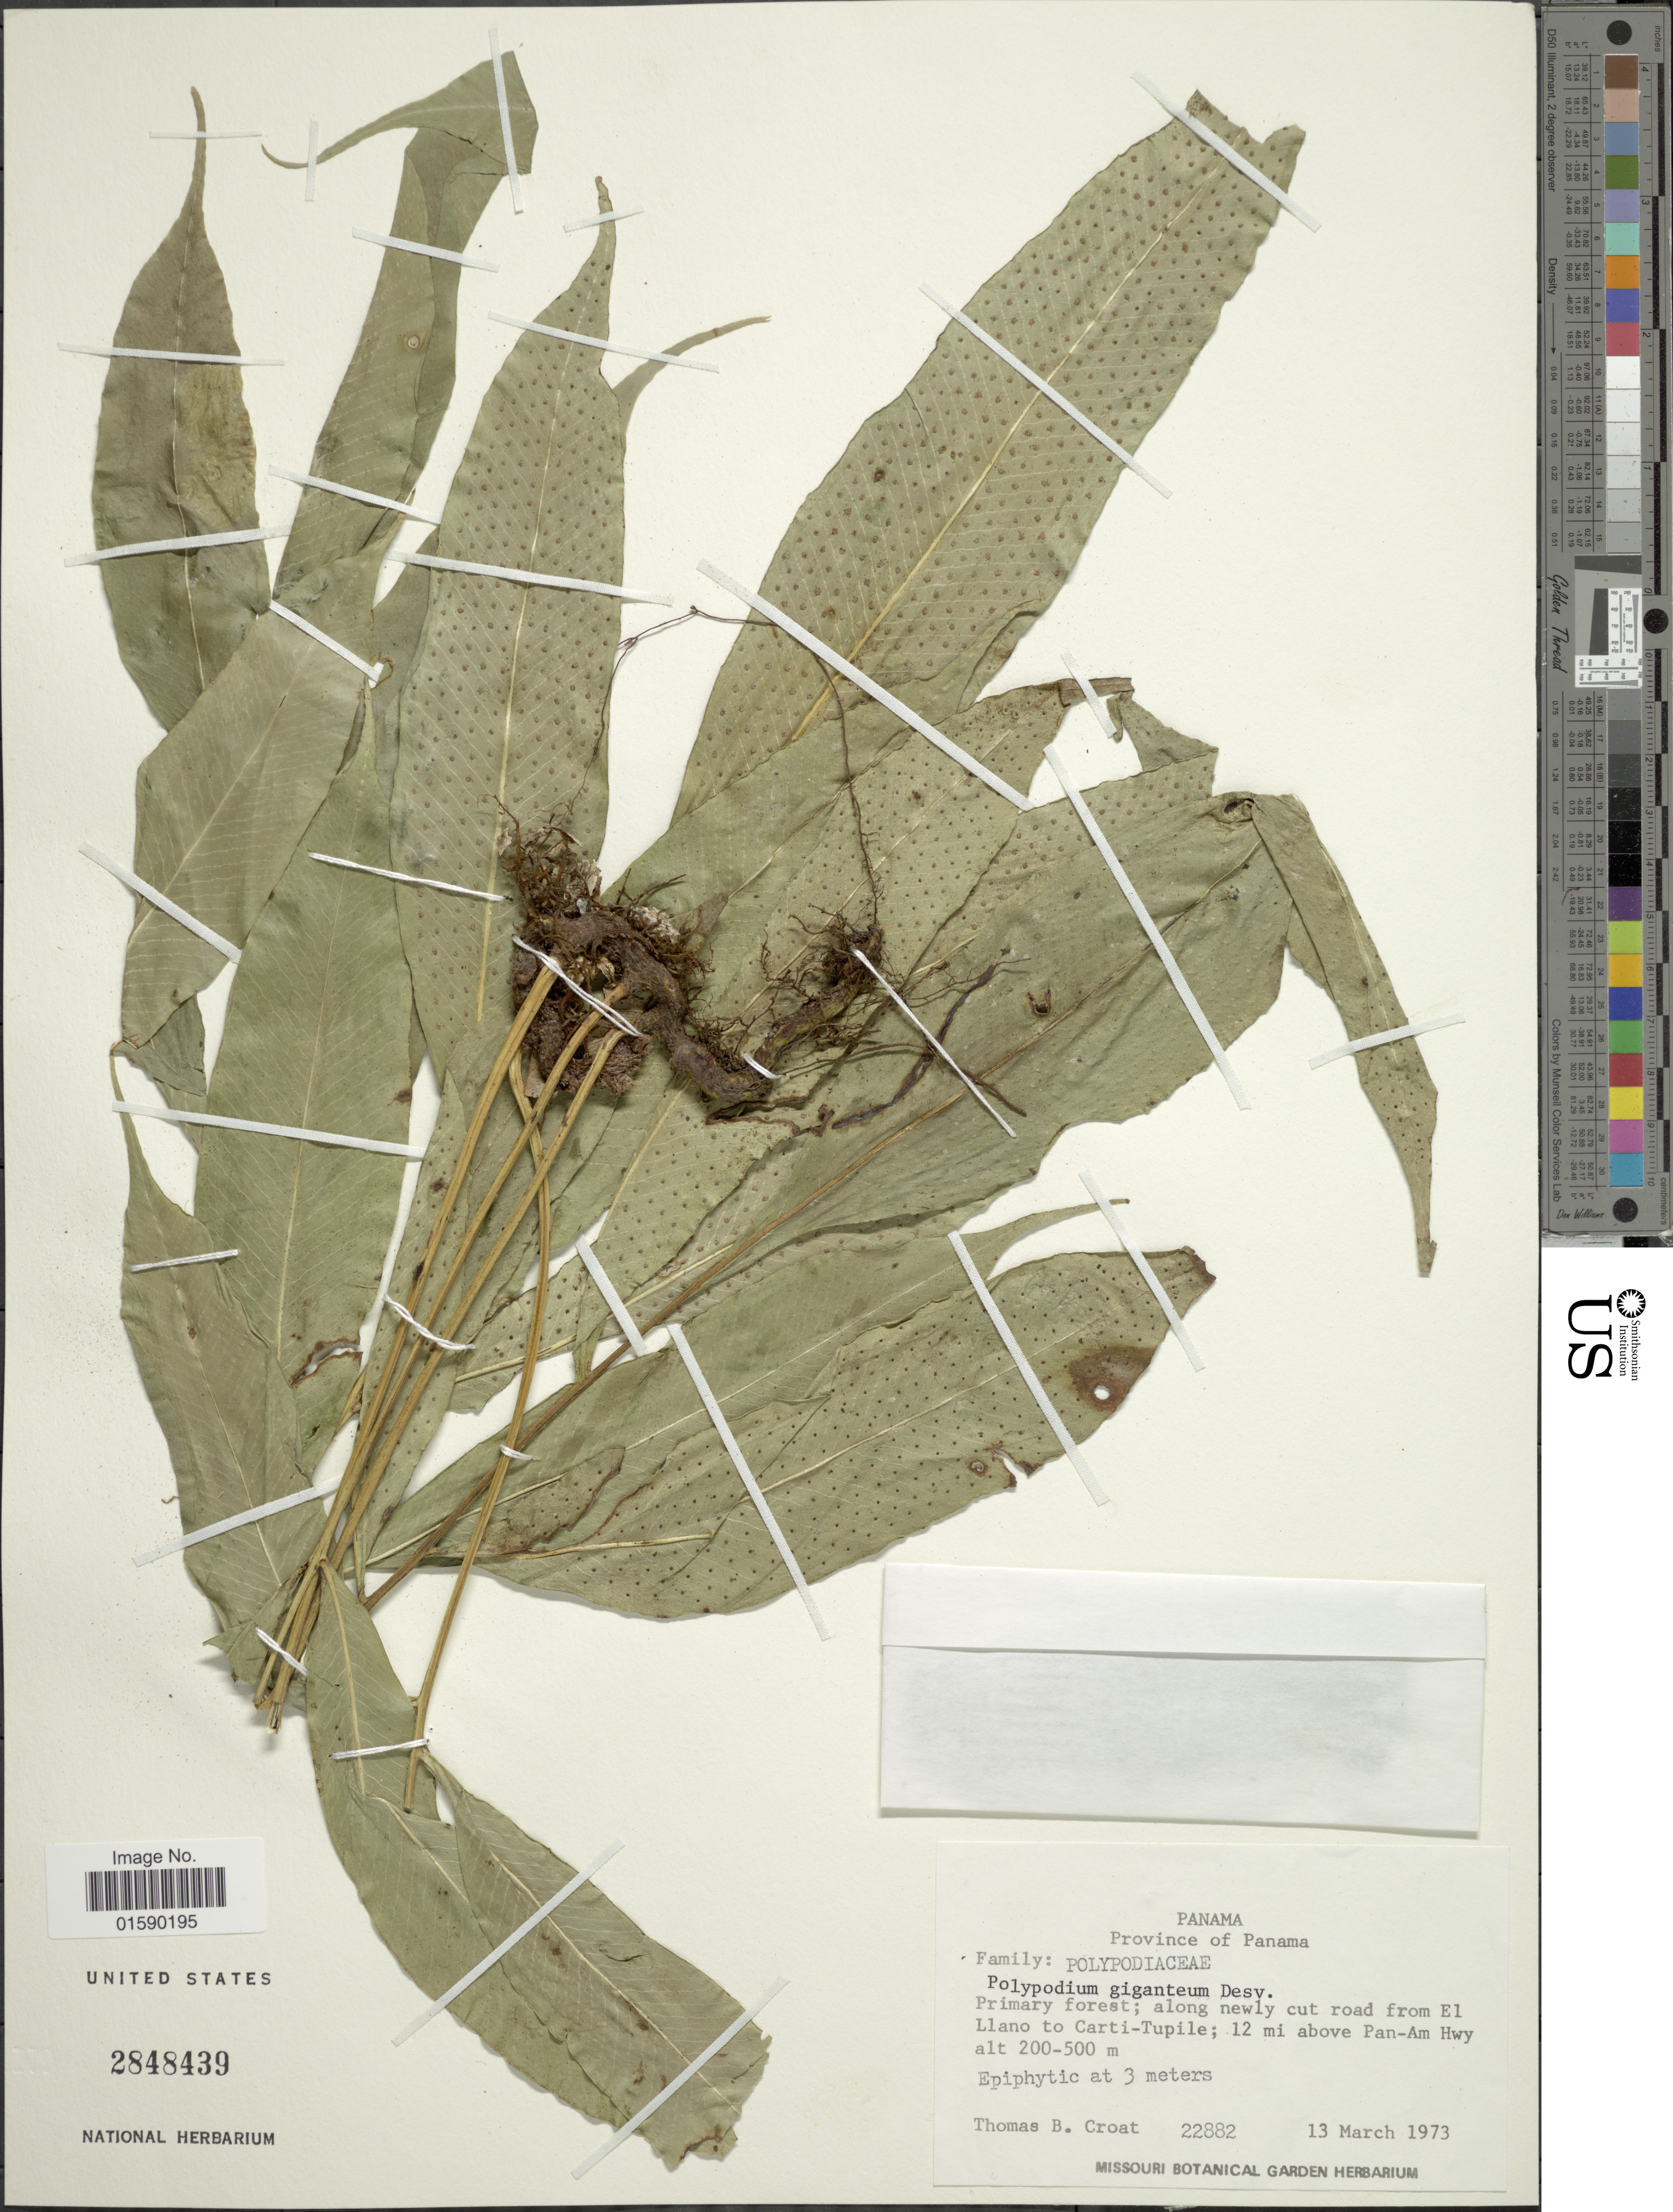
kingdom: Plantae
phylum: Tracheophyta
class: Polypodiopsida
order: Polypodiales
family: Polypodiaceae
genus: Aglaomorpha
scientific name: Aglaomorpha heraclea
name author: (Kunze) Copel.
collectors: T. B. Croat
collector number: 22882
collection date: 1973-03-13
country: Panama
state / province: Panamá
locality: Panama, Province of Panama. along newly cut road from El Llano to Carti-Tupile; 12 mi above Pan-Am Hwy.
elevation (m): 200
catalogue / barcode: US 2848439